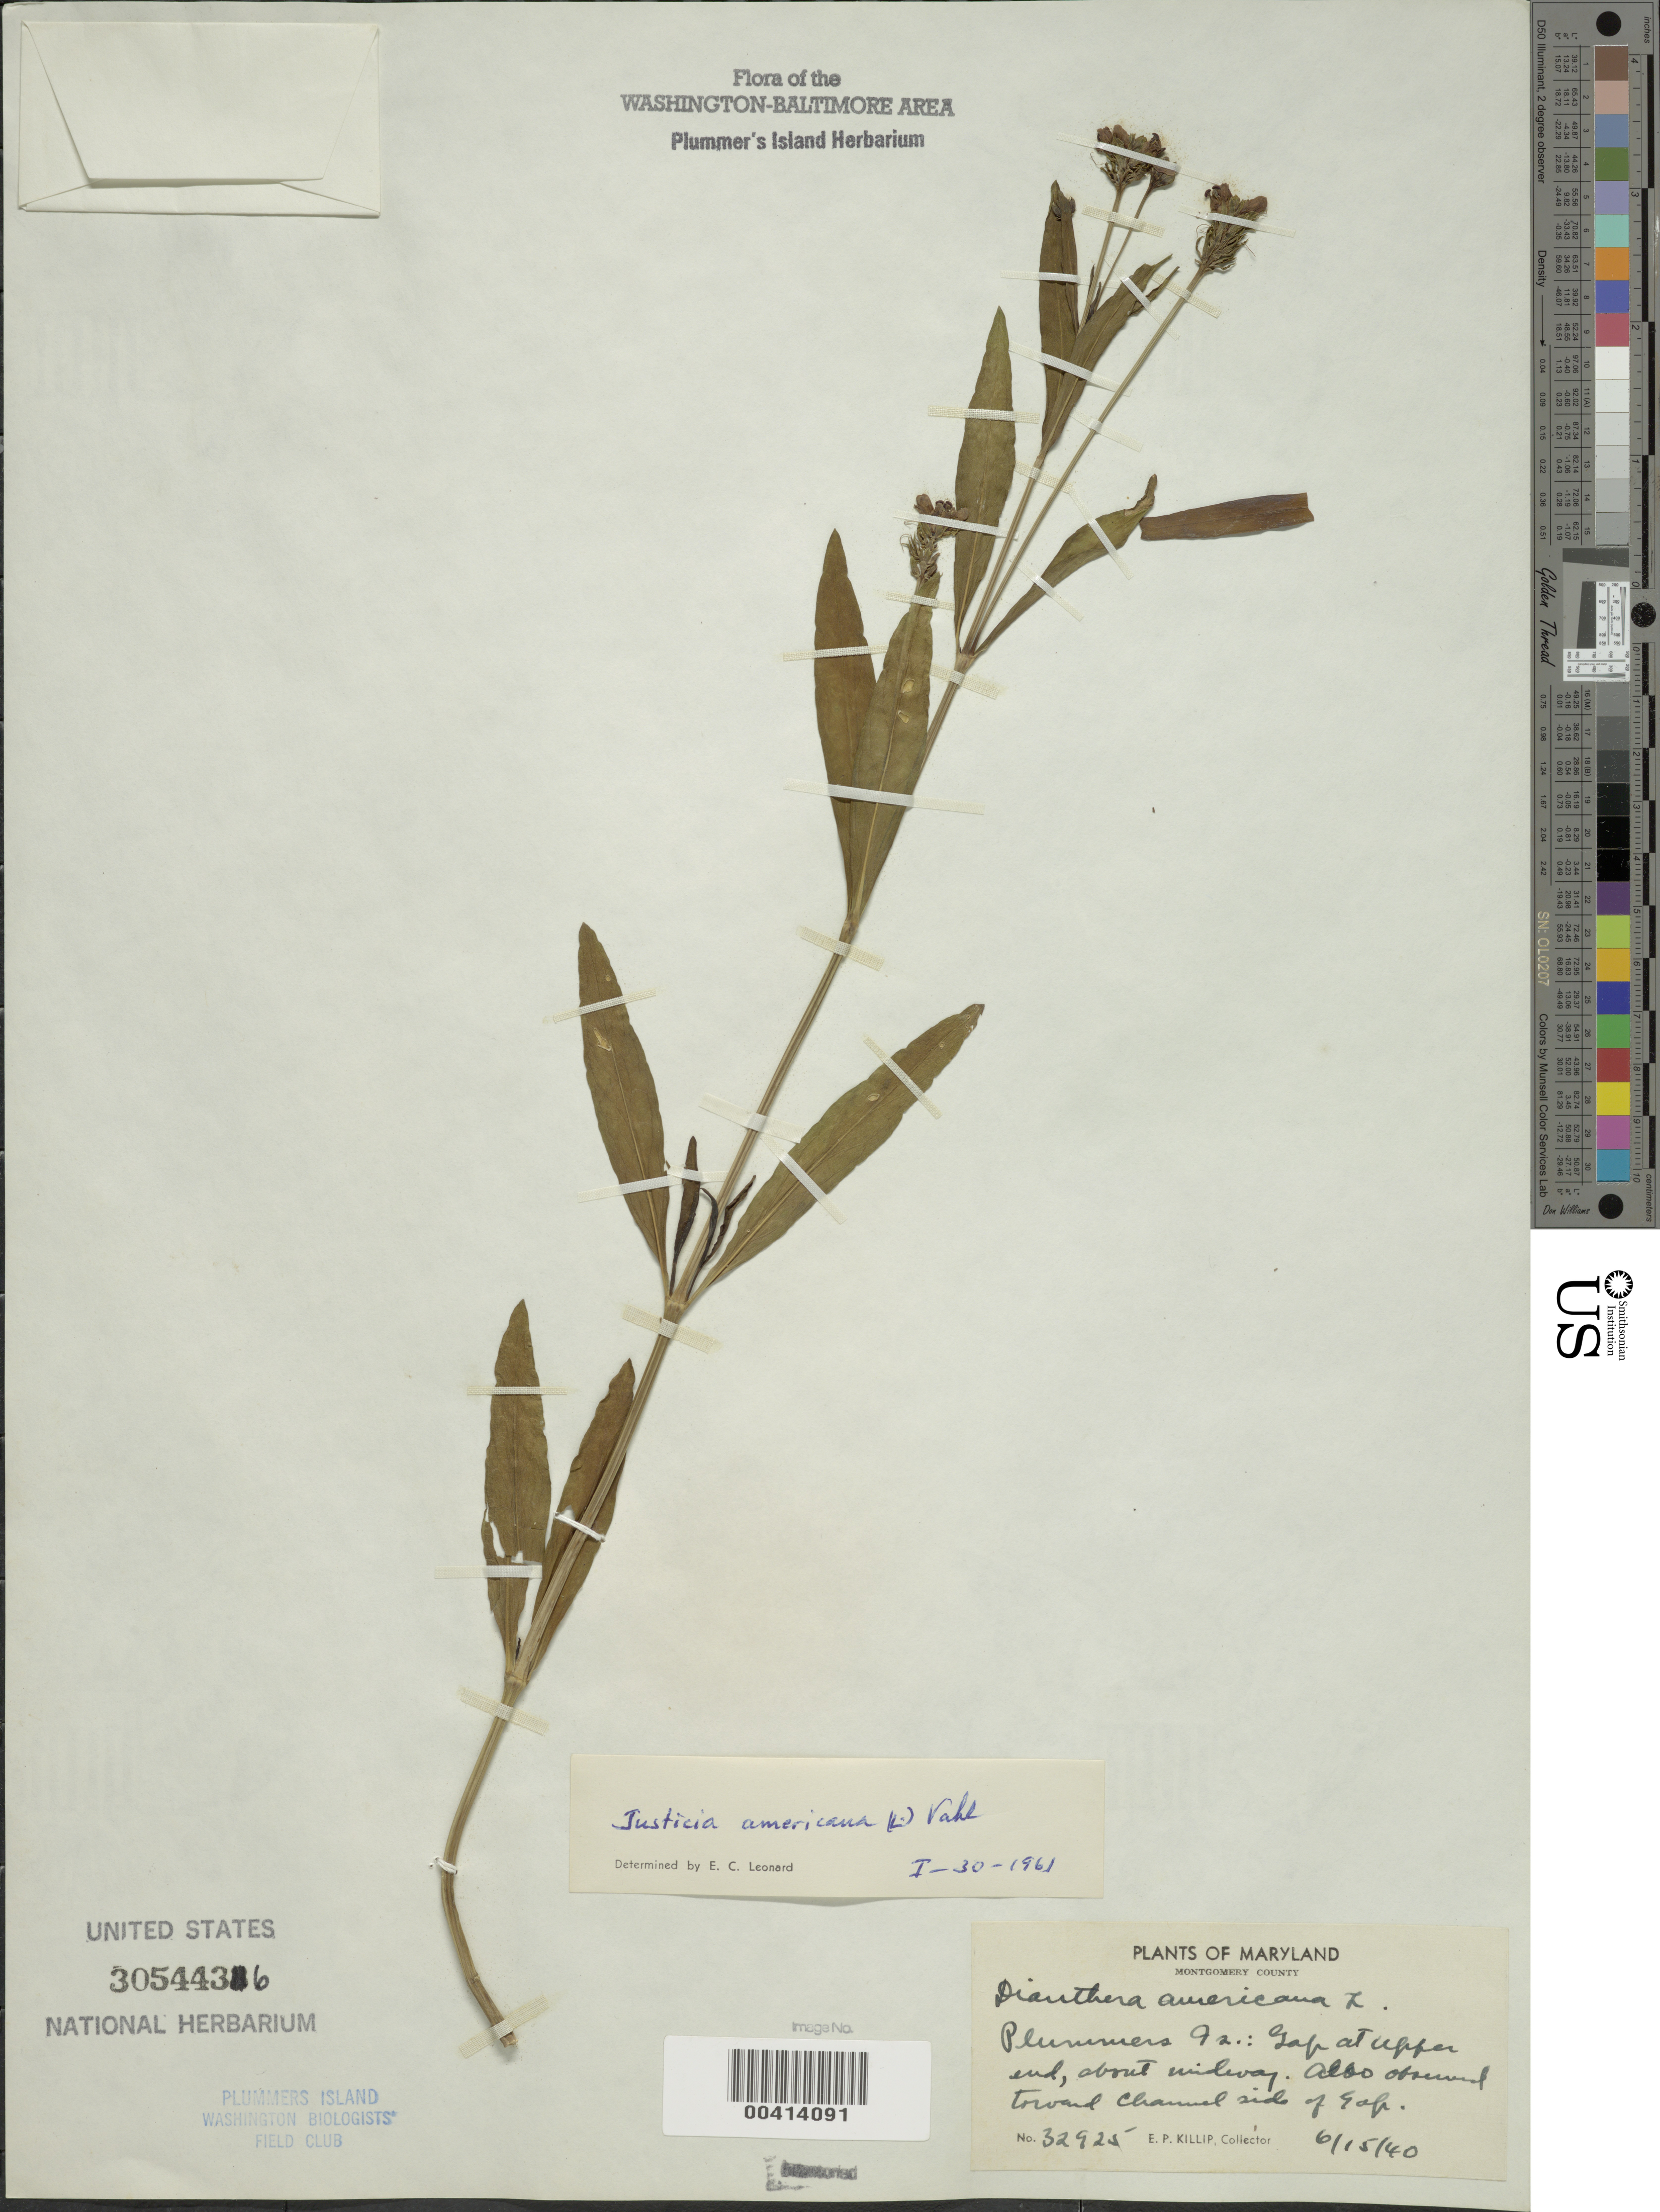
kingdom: Plantae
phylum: Tracheophyta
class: Magnoliopsida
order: Lamiales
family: Acanthaceae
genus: Justicia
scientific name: Justicia americana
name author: (L.) Vahl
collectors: E. P. Killip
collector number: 32925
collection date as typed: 15 --- 1940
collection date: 1940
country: United States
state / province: Maryland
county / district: Montgomery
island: Plummers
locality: Plummer's Island; Gap at upper end, about midway C. & O. Canal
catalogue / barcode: US 3054436